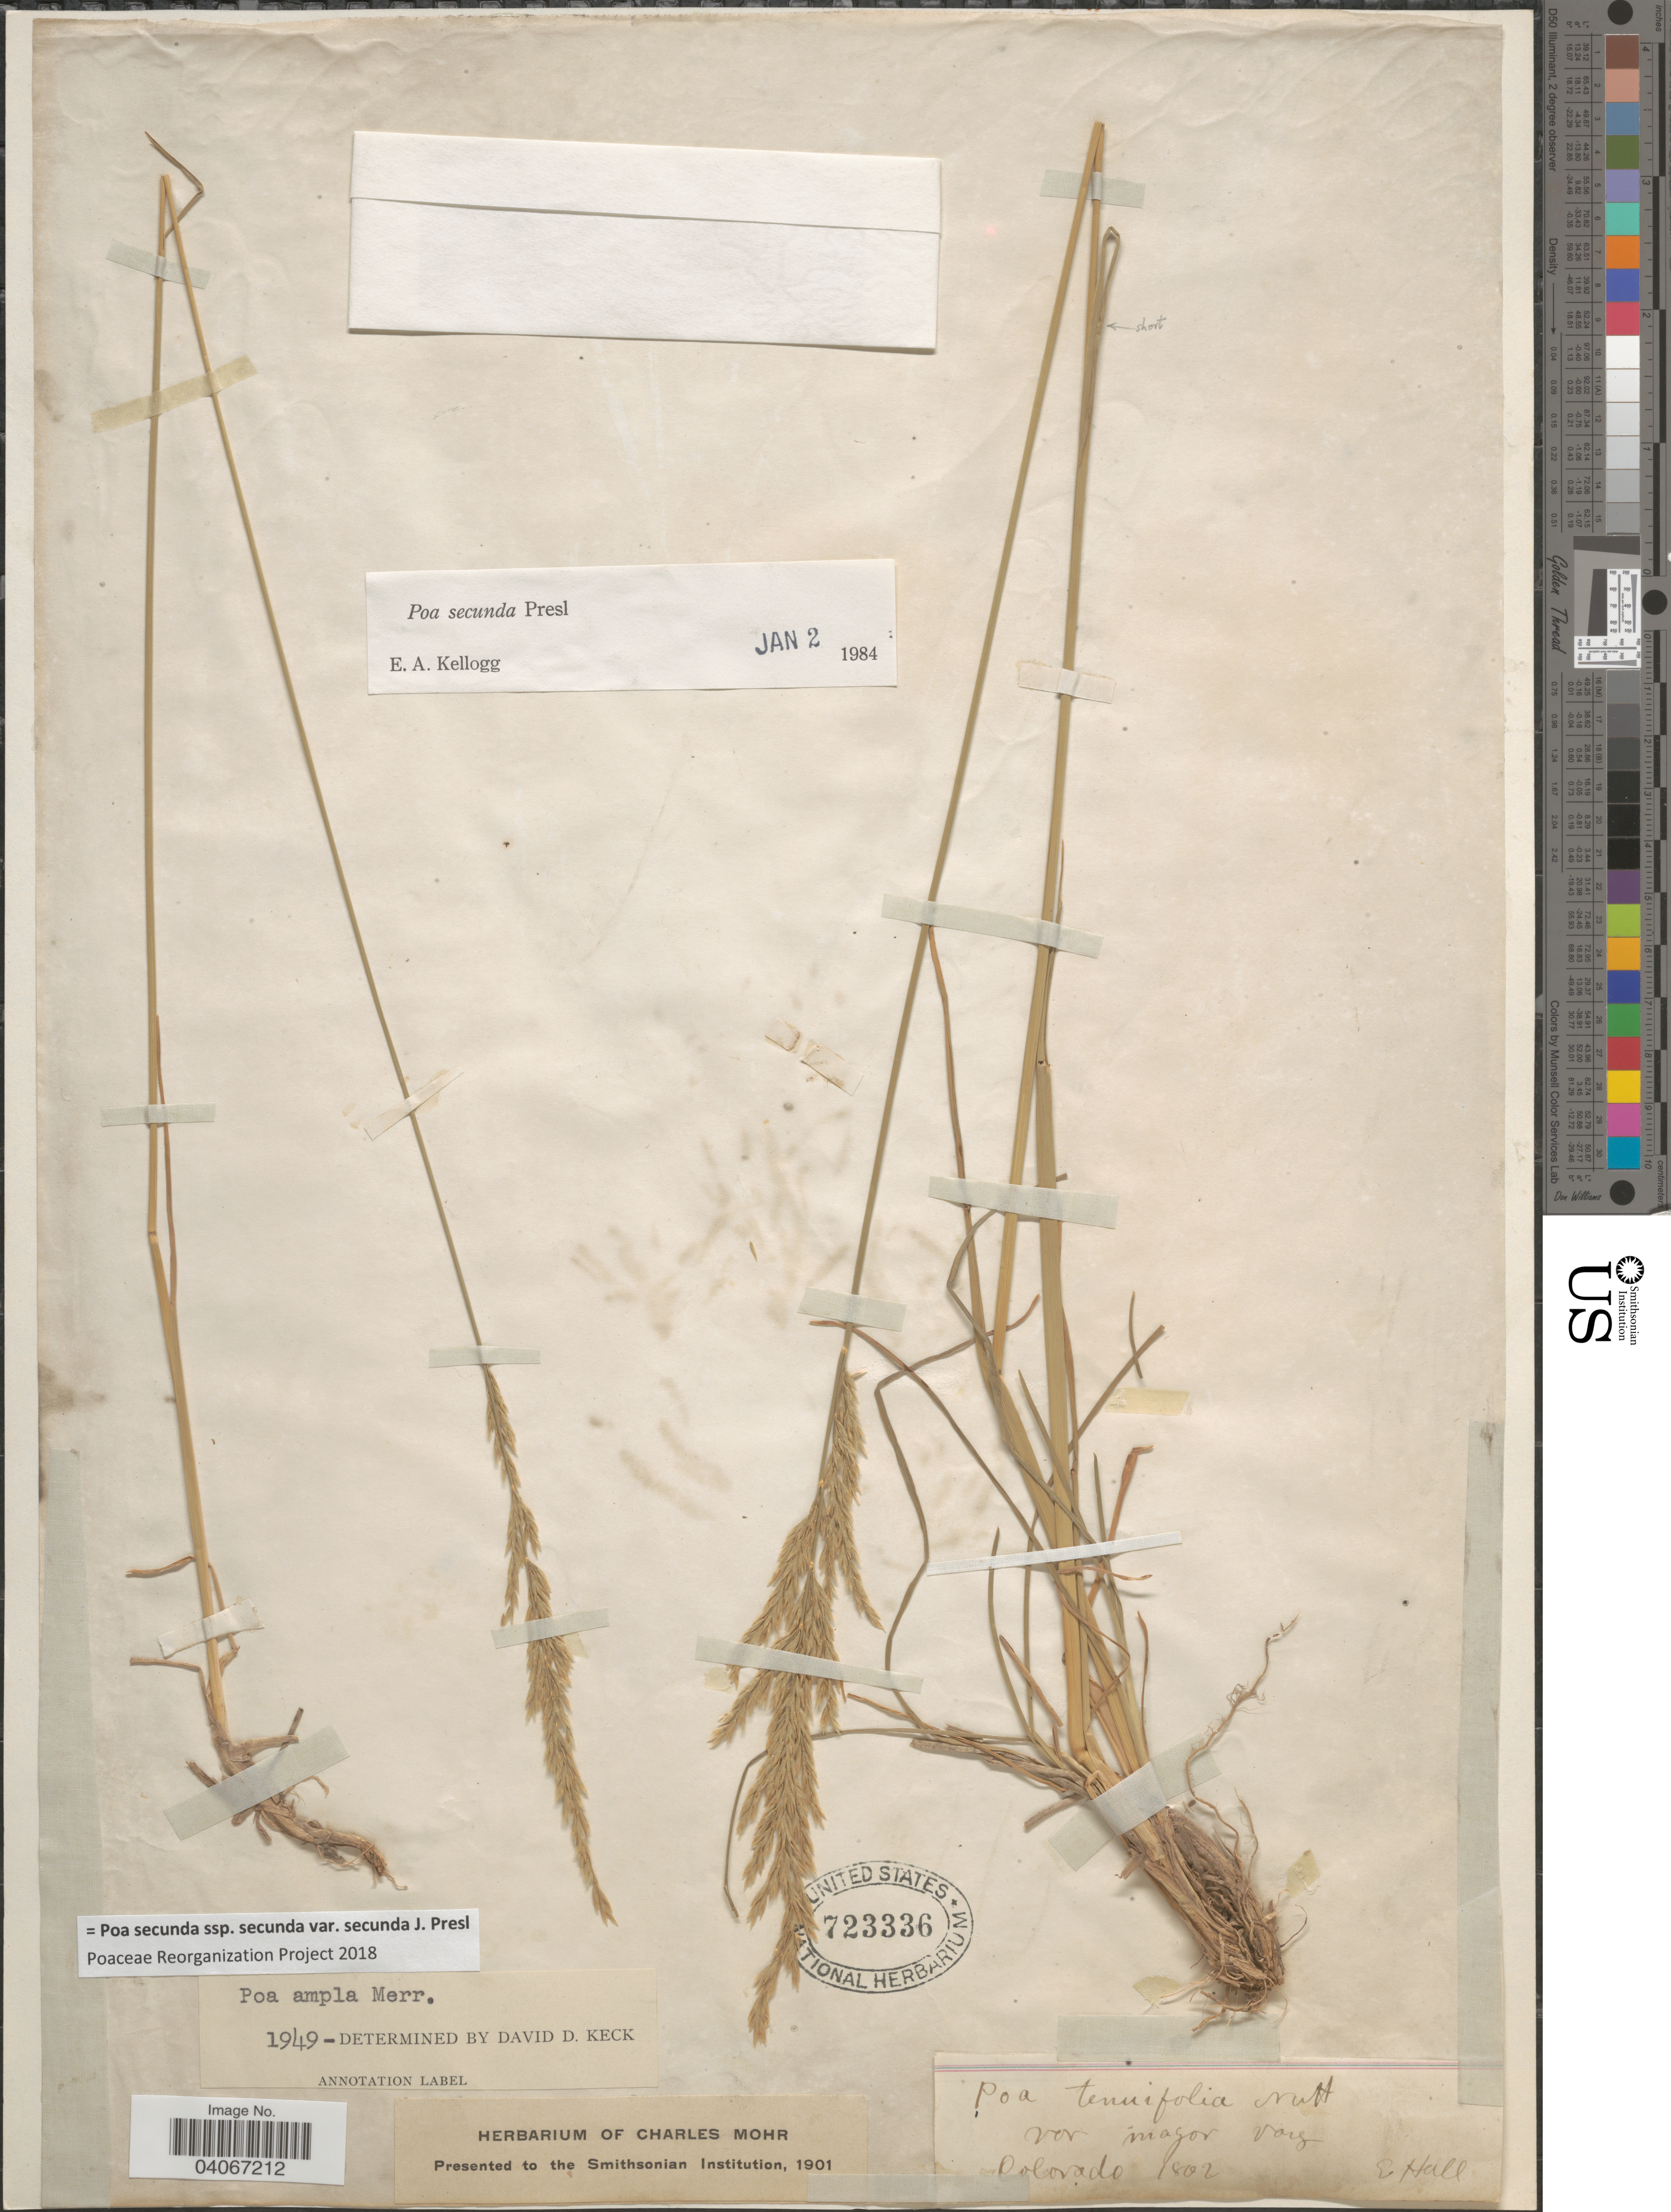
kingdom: Plantae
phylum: Tracheophyta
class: Liliopsida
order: Poales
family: Poaceae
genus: Poa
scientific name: Poa secunda subsp. secunda var. secunda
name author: J. Presl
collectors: E. Hall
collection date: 1802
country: United States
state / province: Colorado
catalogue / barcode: US 723336